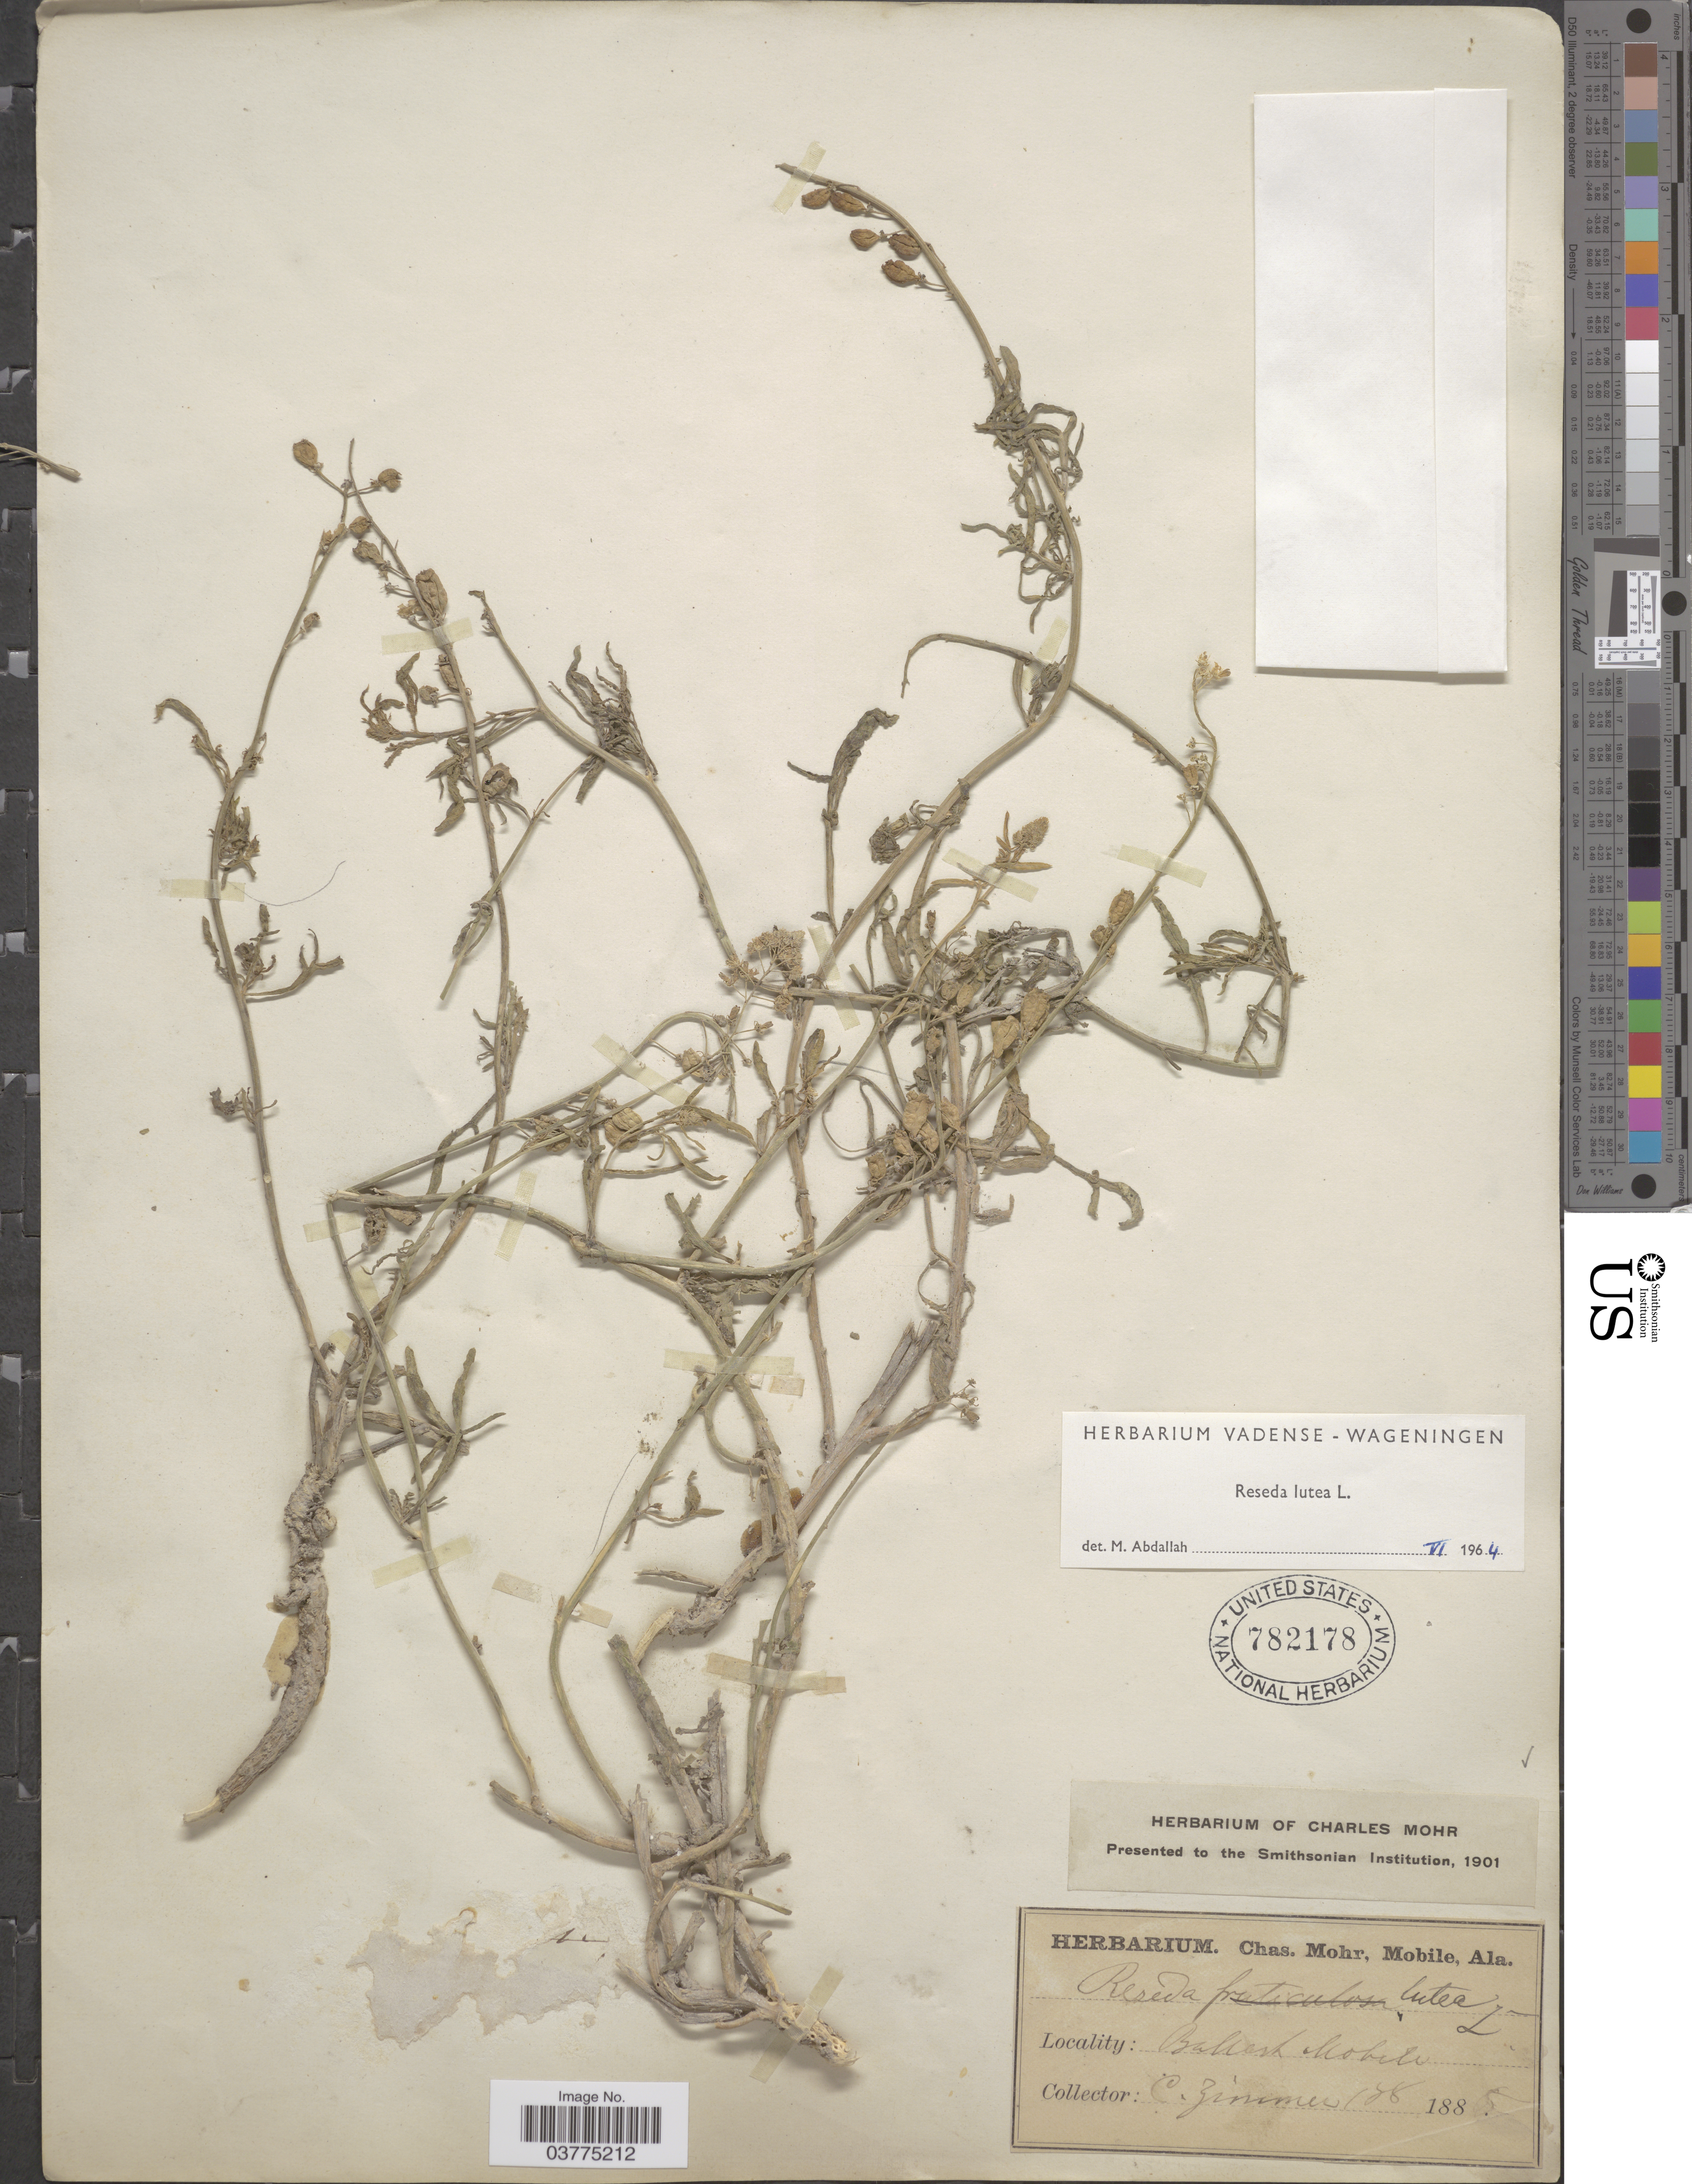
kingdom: Plantae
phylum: Tracheophyta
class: Magnoliopsida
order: Brassicales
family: Resedaceae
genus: Reseda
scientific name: Reseda lutea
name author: L.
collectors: C. Zimmer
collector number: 188*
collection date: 1885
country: United States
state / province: Alabama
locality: Ballast Mobile.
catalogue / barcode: US 782178